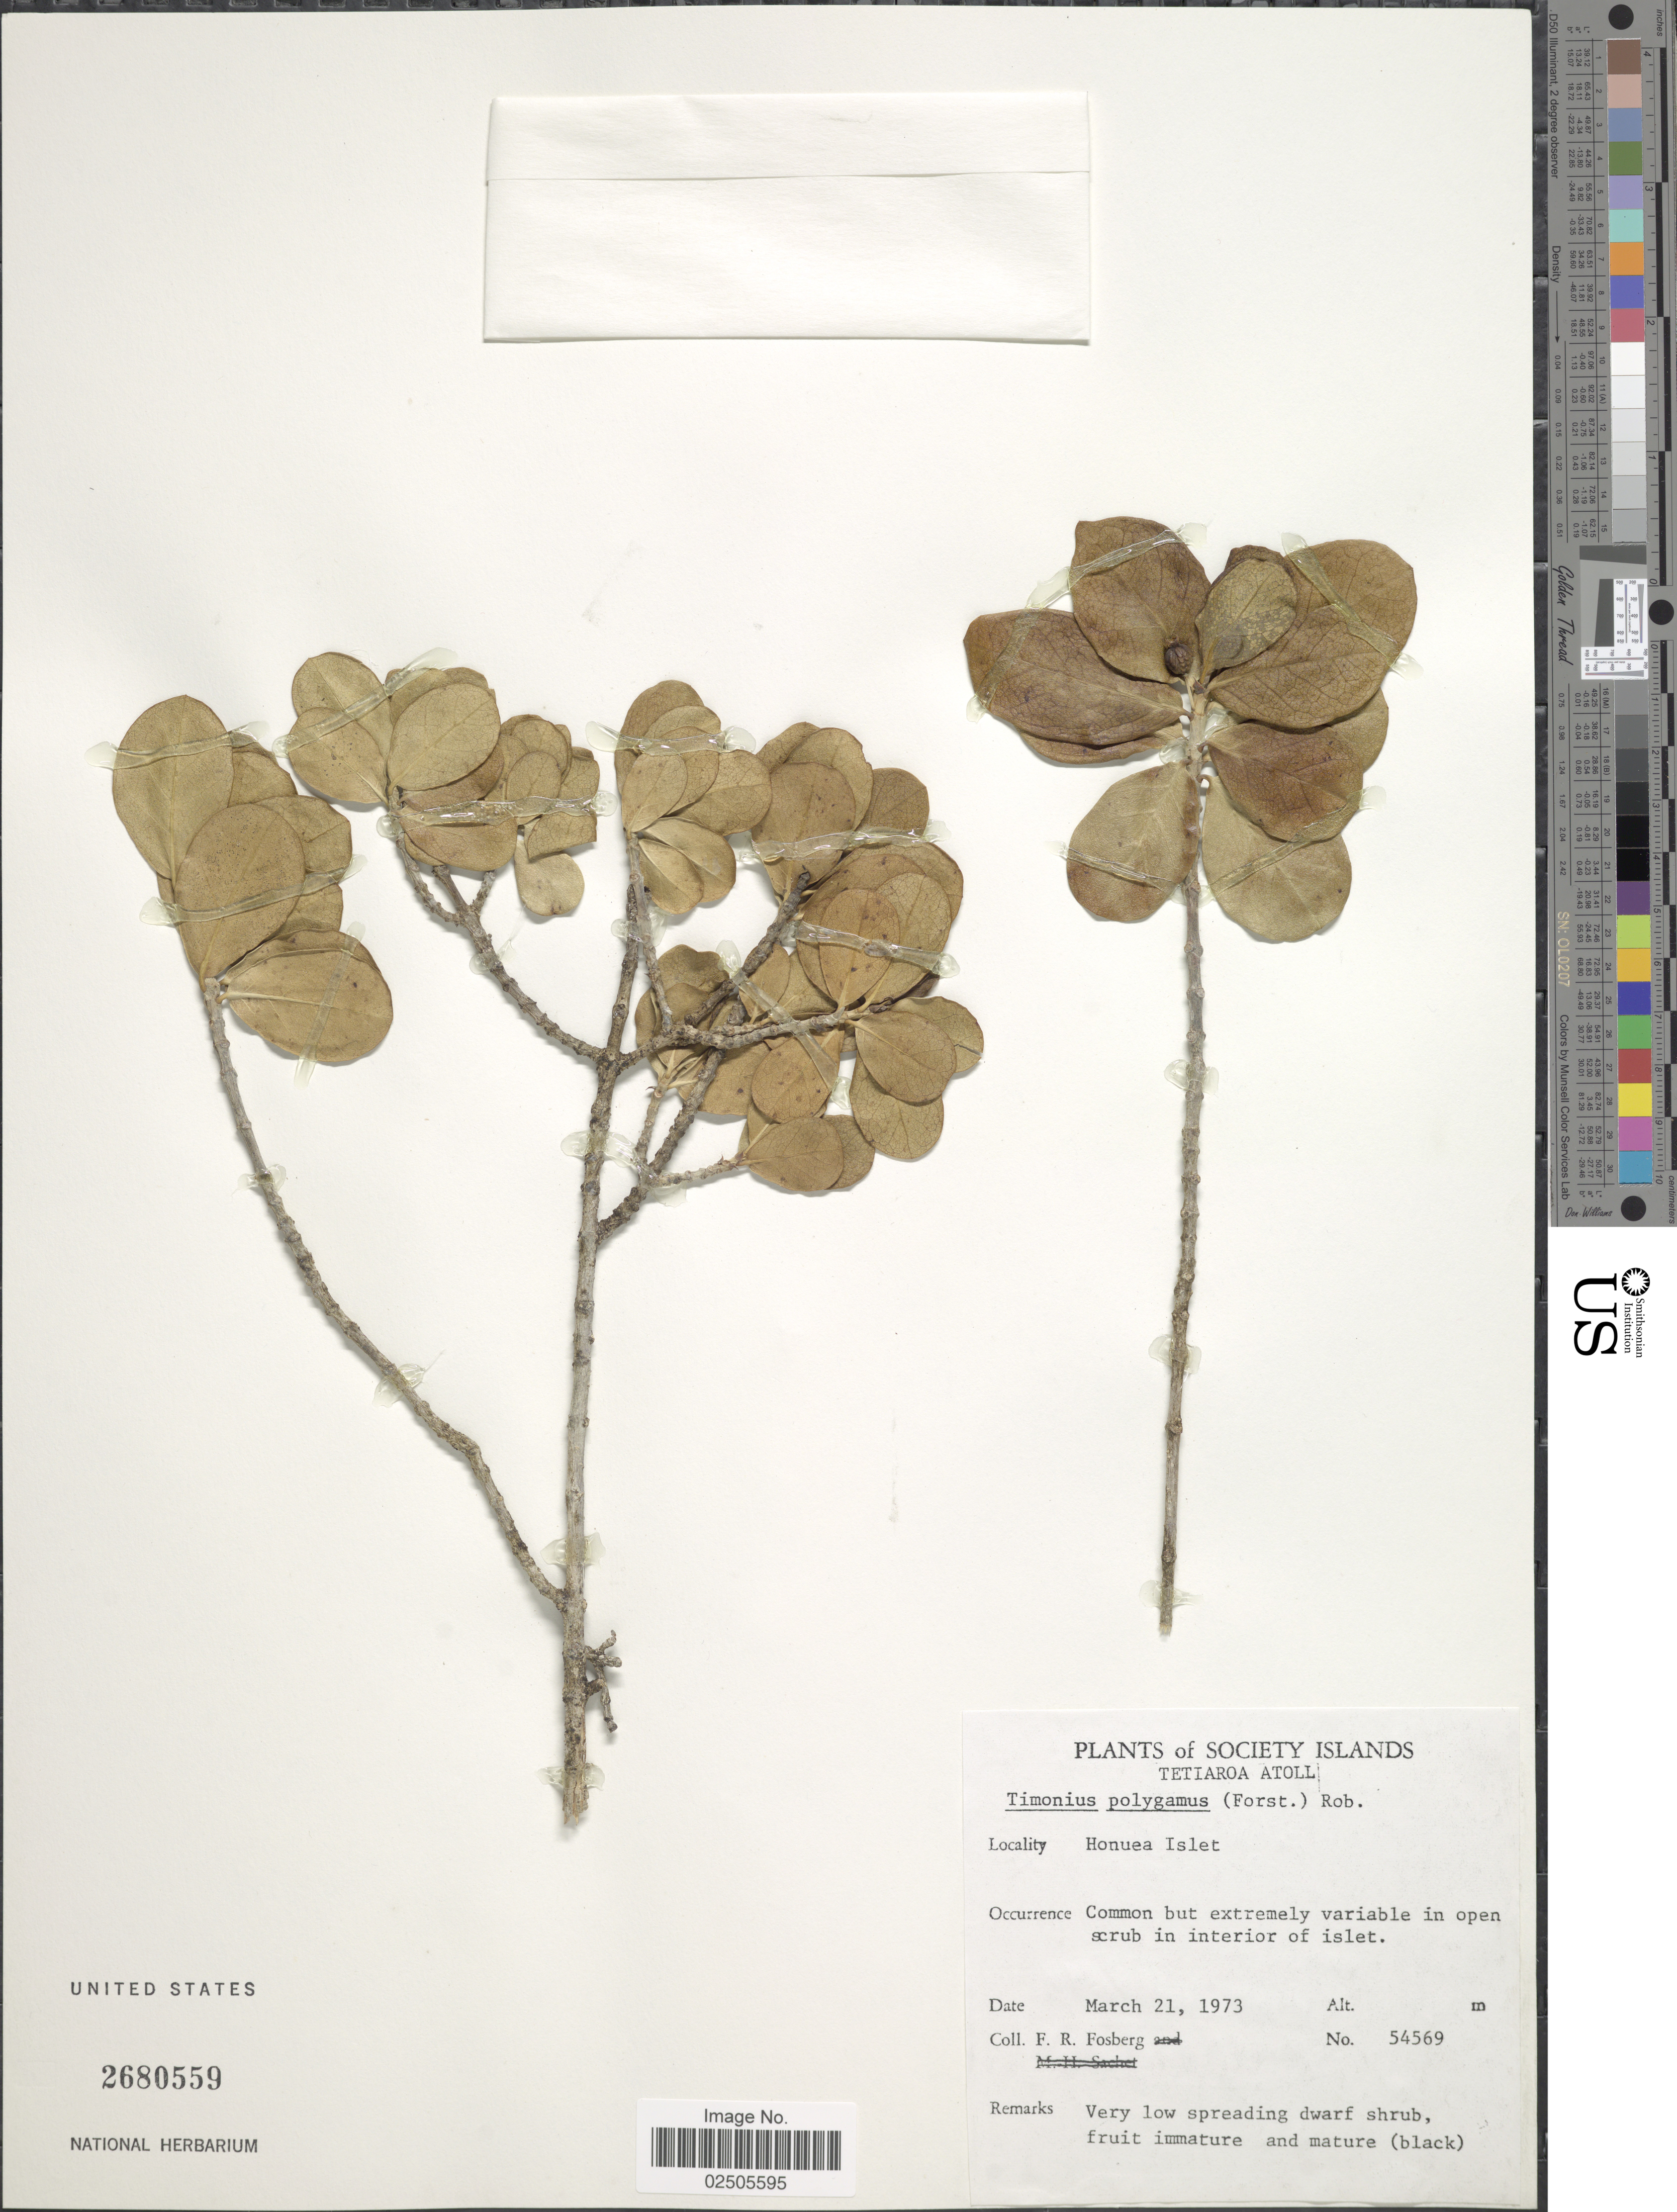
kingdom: Plantae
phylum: Tracheophyta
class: Magnoliopsida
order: Gentianales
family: Rubiaceae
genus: Timonius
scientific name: Timonius polygamus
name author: (G. Forst.) Rob.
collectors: F. R. Fosberg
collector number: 54569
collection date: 1973-03-21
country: French Polynesia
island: Tetiaroa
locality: Society Islands, Tetiaroa Atoll, Honuea Islet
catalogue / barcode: US 2680559